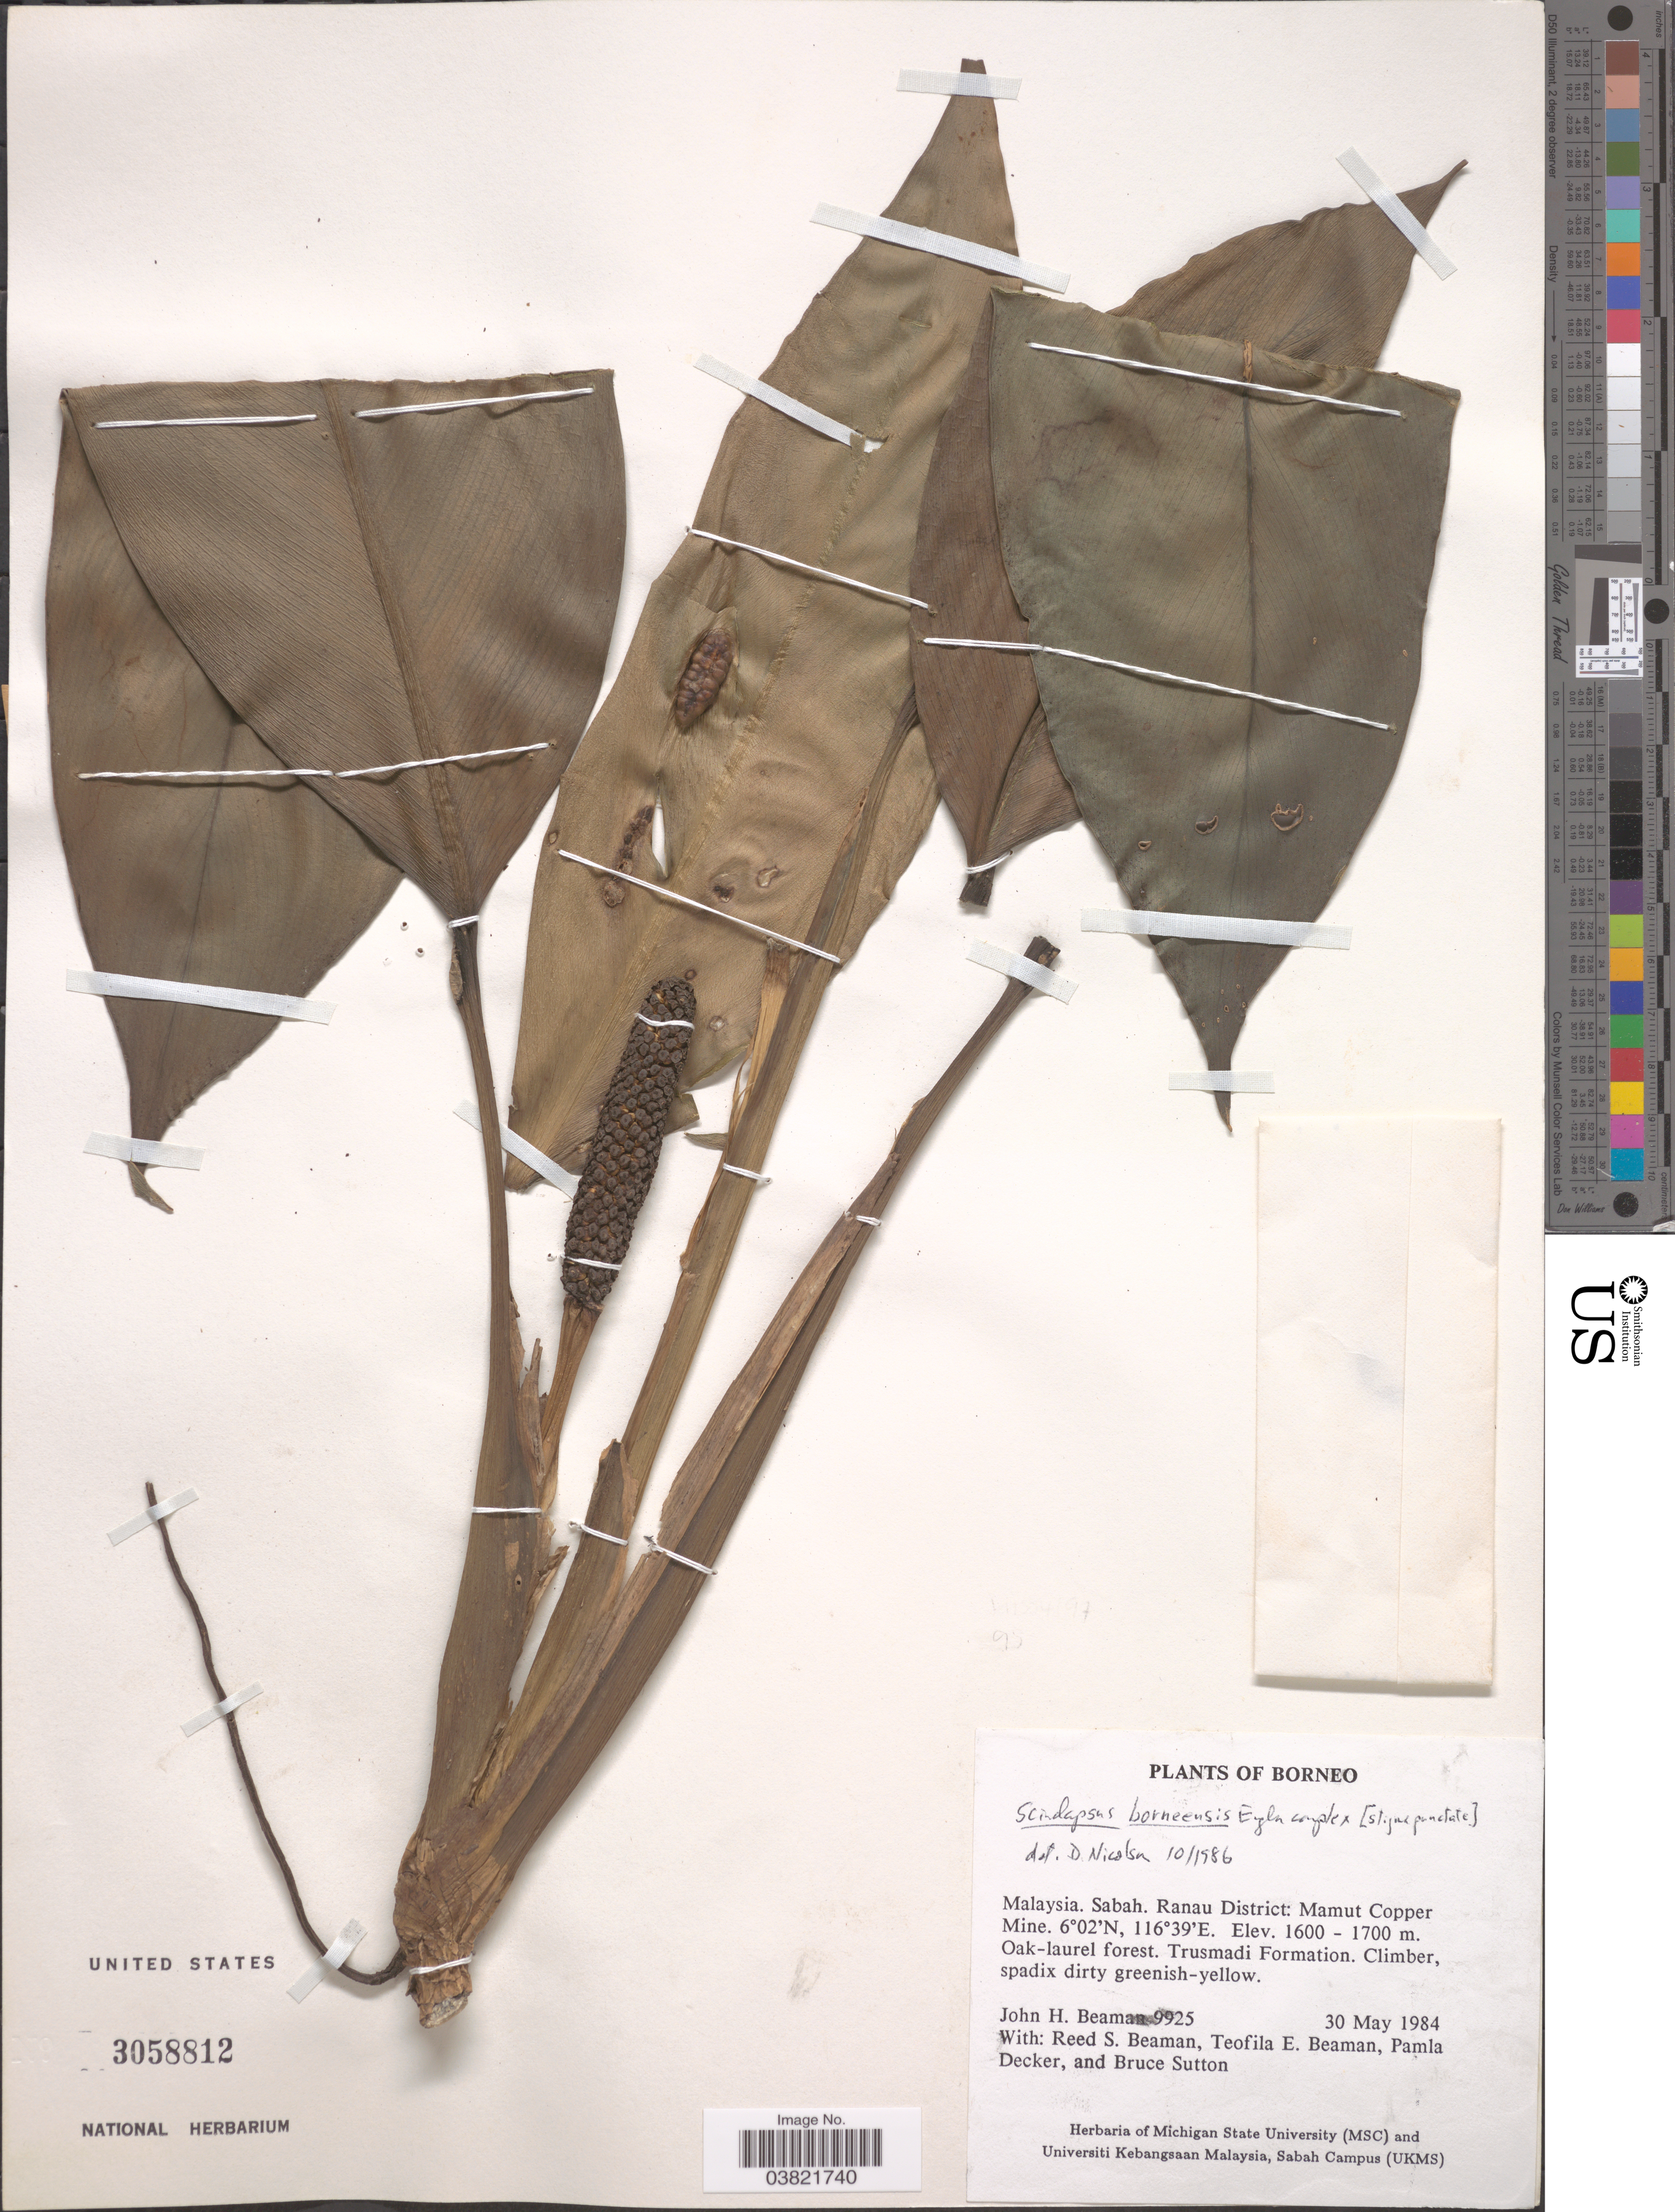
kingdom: Plantae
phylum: Tracheophyta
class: Liliopsida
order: Alismatales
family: Araceae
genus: Scindapsus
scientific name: Scindapsus borneensis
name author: Engl. & K. Krause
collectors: J. H. Beaman, R. S. Beaman, T. E. Beaman, P. Decker & B. Sutton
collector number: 9925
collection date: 1984-05-30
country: Malaysia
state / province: Sabah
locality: Borneo. Ranau District: Mamut Copper Mine. Trusmadi Formation.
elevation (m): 1600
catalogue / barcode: US 3058812